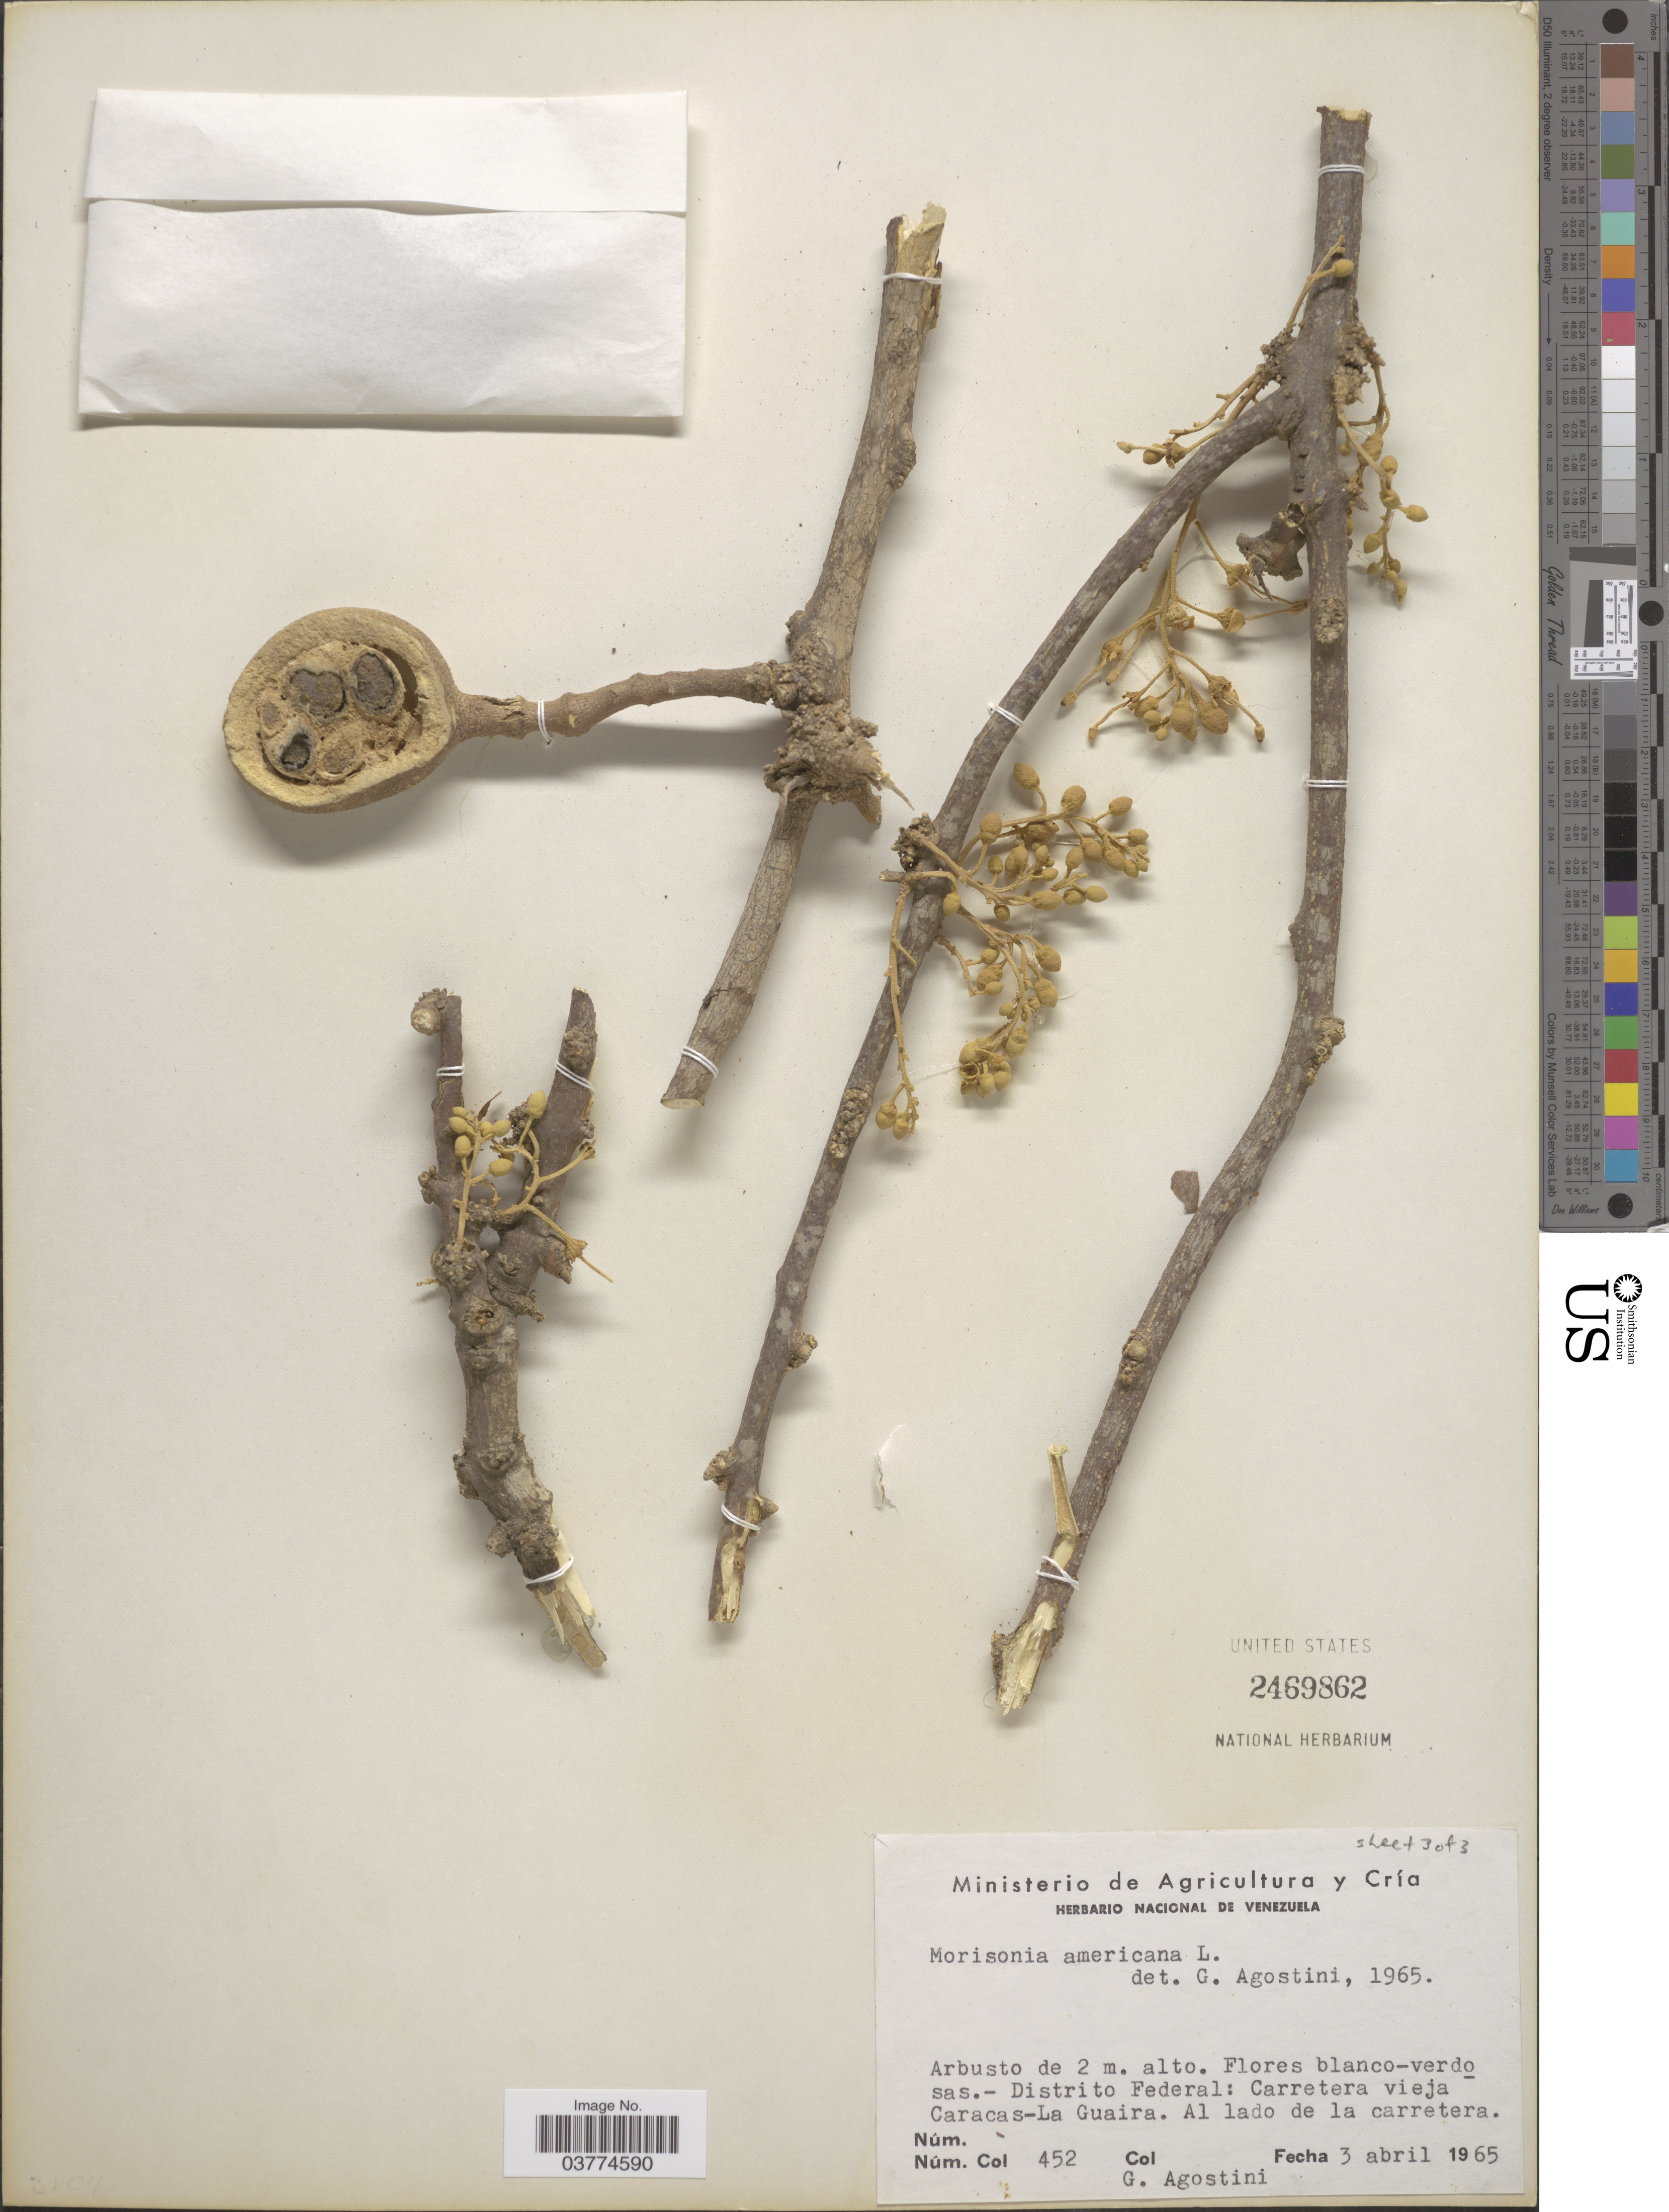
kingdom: Plantae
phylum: Tracheophyta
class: Magnoliopsida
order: Brassicales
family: Capparaceae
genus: Morisonia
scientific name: Morisonia americana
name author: L.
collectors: G. Agostini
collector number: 452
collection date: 1965-04-03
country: Venezuela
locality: Distrito Federal: Carretera vieja Caracas-La Guaira. Al lado de la carretera.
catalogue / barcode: US 2469862